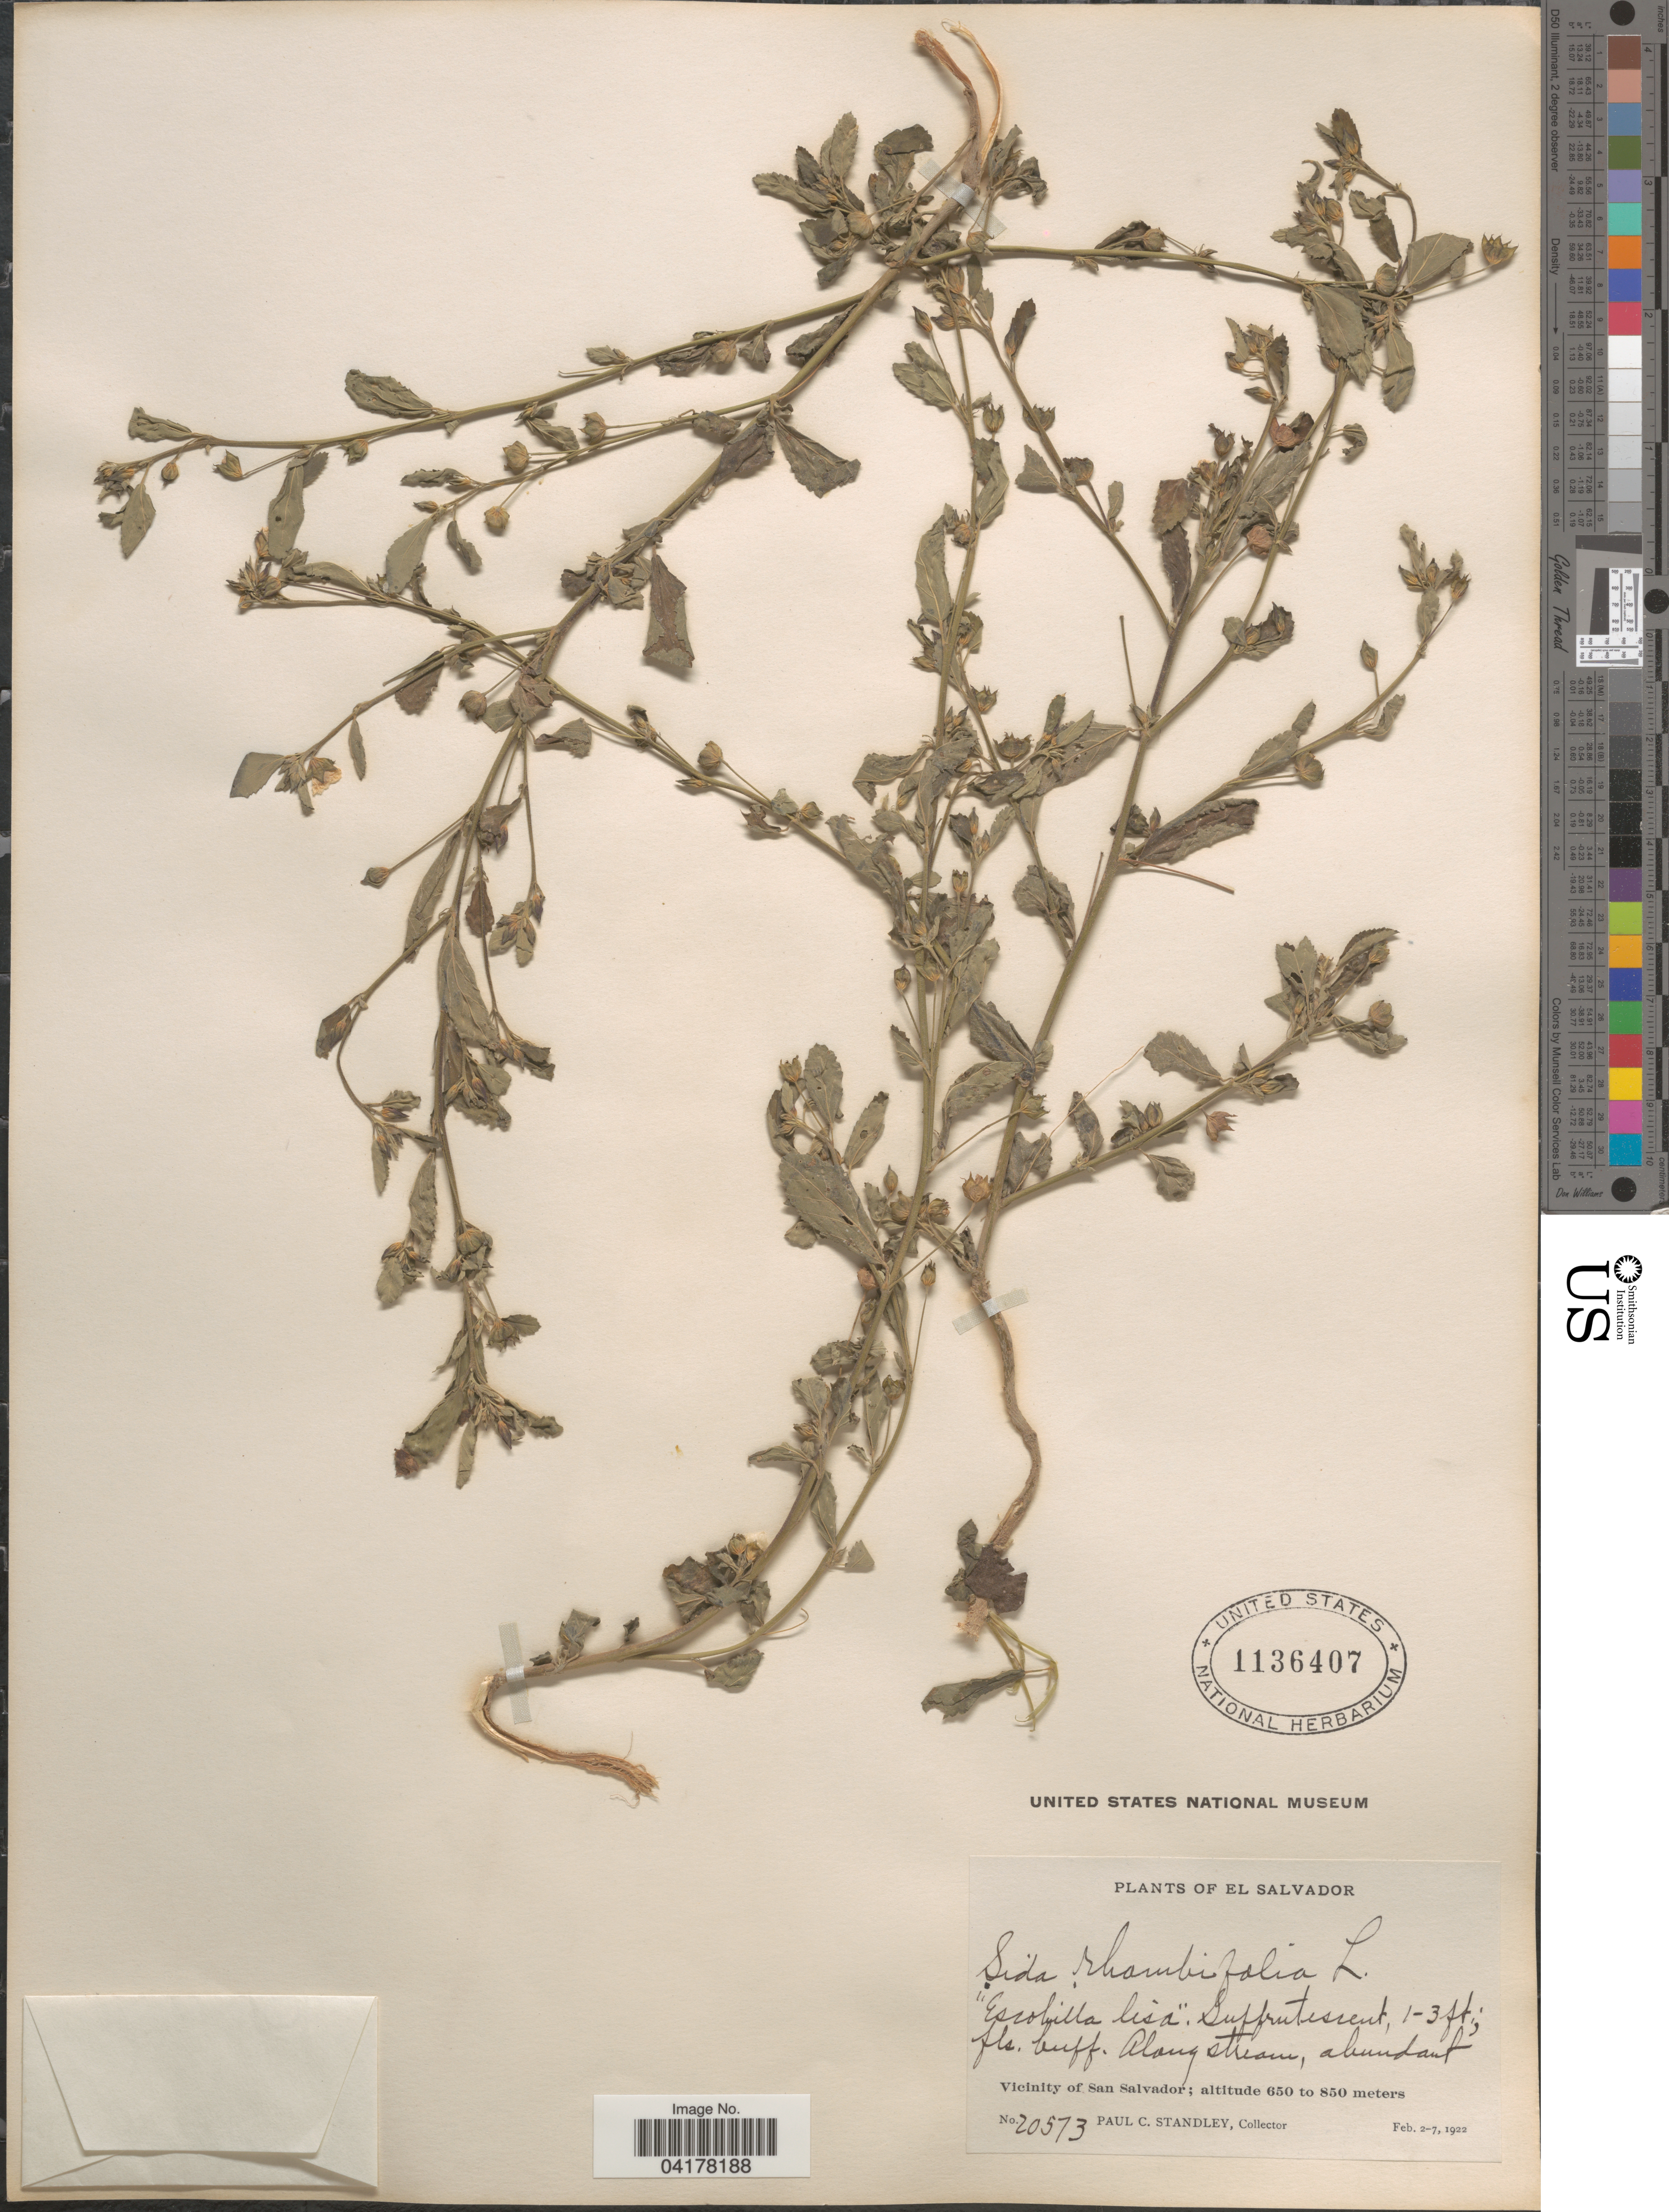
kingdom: Plantae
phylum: Tracheophyta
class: Magnoliopsida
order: Malvales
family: Malvaceae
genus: Sida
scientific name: Sida rhombifolia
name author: L.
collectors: P. C. Standley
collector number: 20573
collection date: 1922-02-02/1922-02-07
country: El Salvador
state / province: San Salvador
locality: Vicinity of San Salvador.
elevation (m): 650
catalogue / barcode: US 1136407